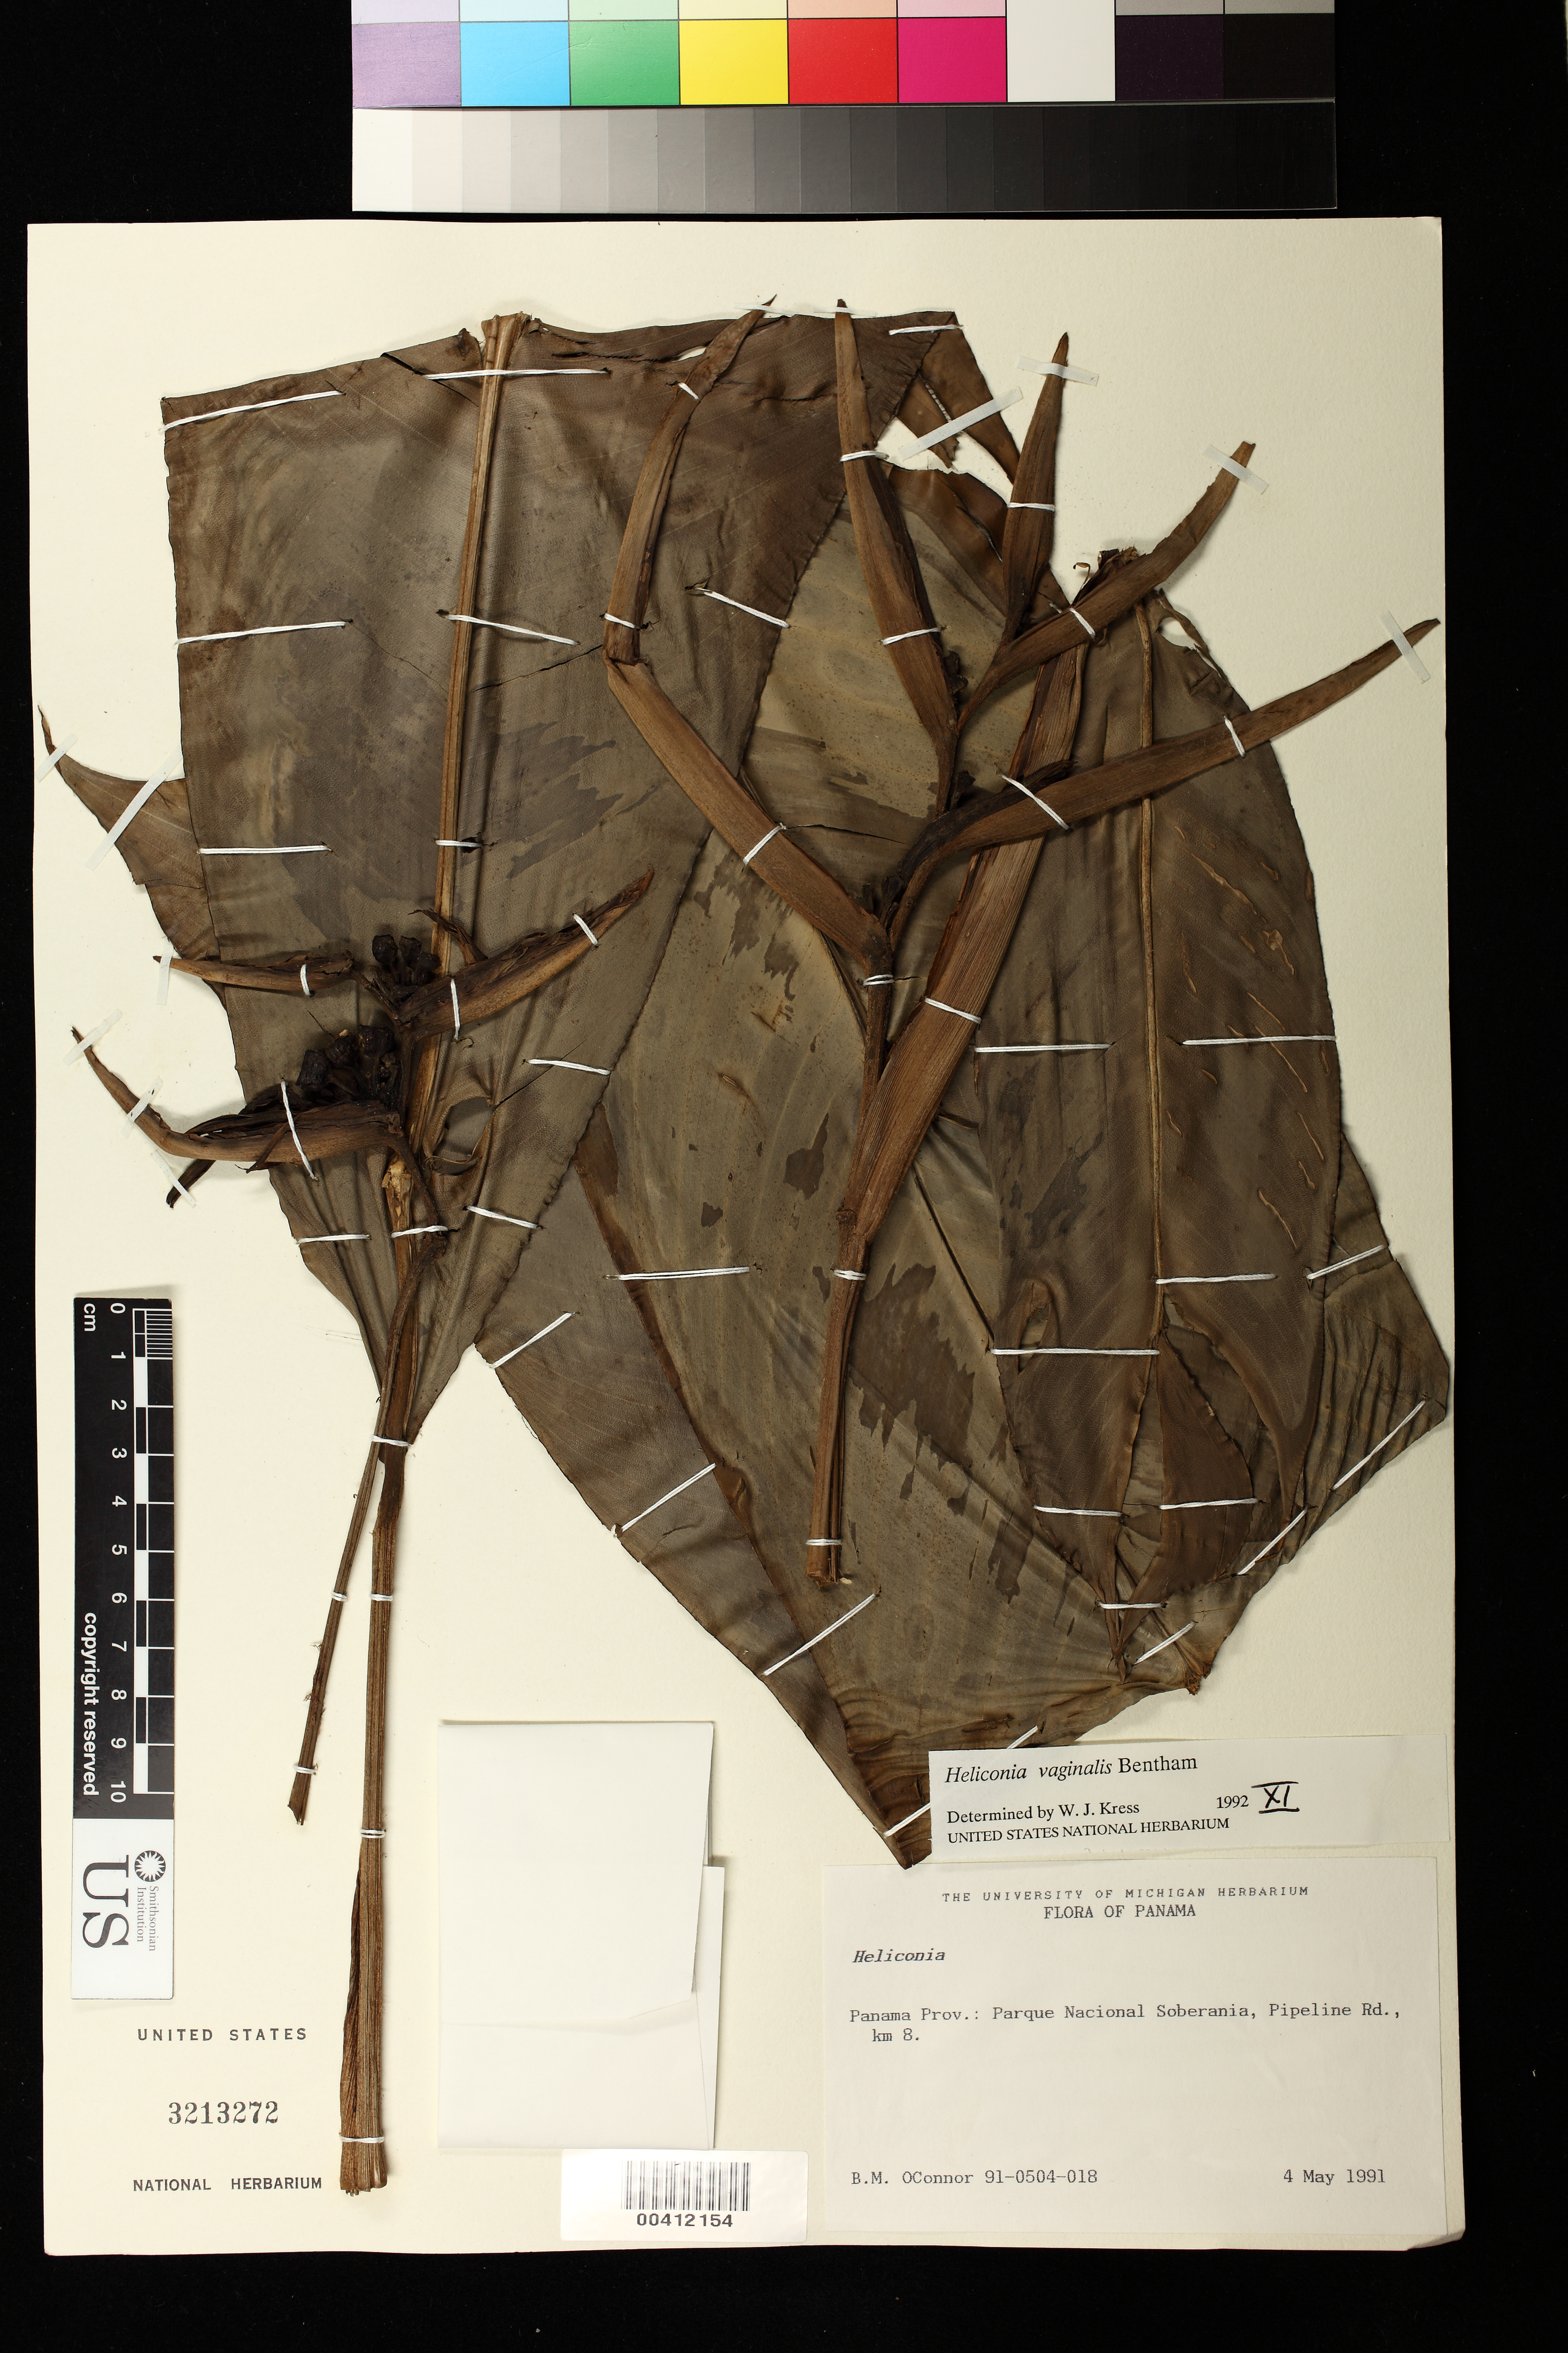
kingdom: Plantae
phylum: Tracheophyta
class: Liliopsida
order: Zingiberales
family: Heliconiaceae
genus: Heliconia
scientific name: Heliconia vaginalis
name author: Benth.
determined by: Kress, W. J., (US), Smithsonian Institution - National Museum of Natural History (UNITED STATES)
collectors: B. O'connor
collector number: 91-0504-018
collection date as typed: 04 May 1991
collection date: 1991-05-04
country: Panama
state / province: Panamá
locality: Parque Nacional Soberania, Pad., km 8.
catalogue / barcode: US 3213272